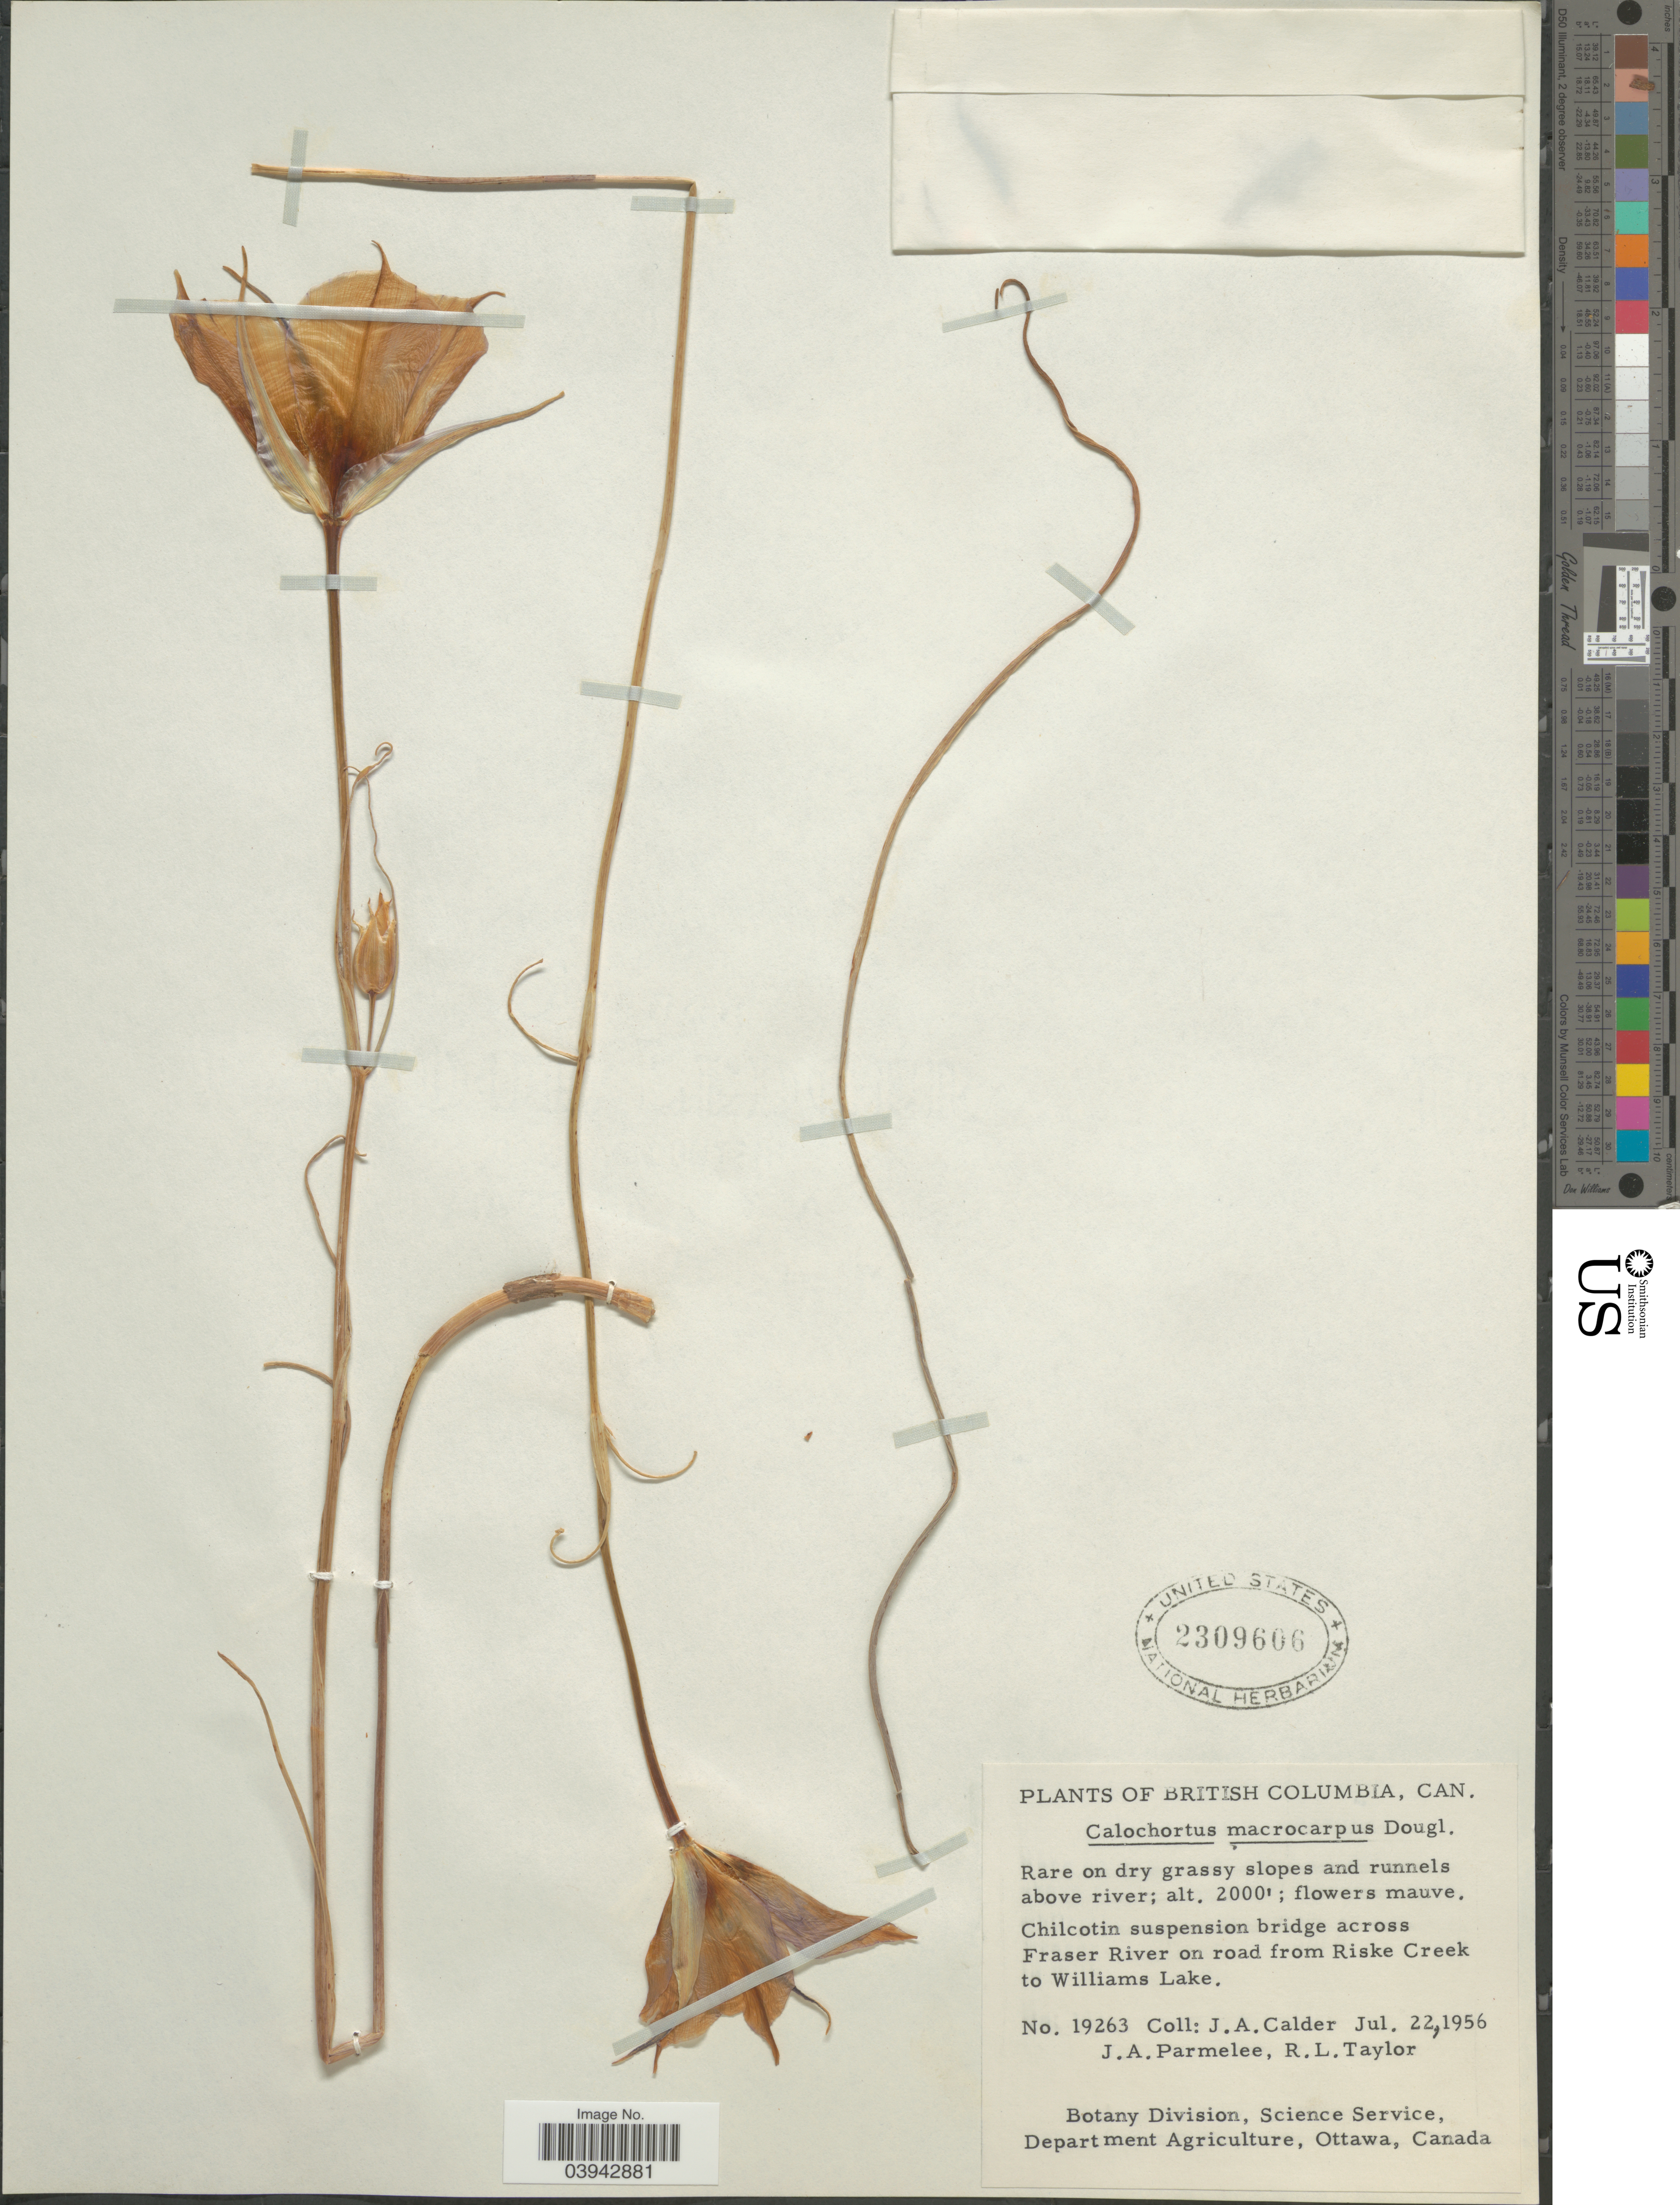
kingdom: Plantae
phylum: Tracheophyta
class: Liliopsida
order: Liliales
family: Liliaceae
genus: Calochortus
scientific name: Calochortus macrocarpus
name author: Douglas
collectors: J. A. Calder, J. A. Parmelee & R. Taylor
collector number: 19263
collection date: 1956-07-22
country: Canada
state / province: British Columbia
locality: Chilcotin suspension bridge across Fraser River on road from Riske Creek to Williams Lake.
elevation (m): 610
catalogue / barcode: US 2309606